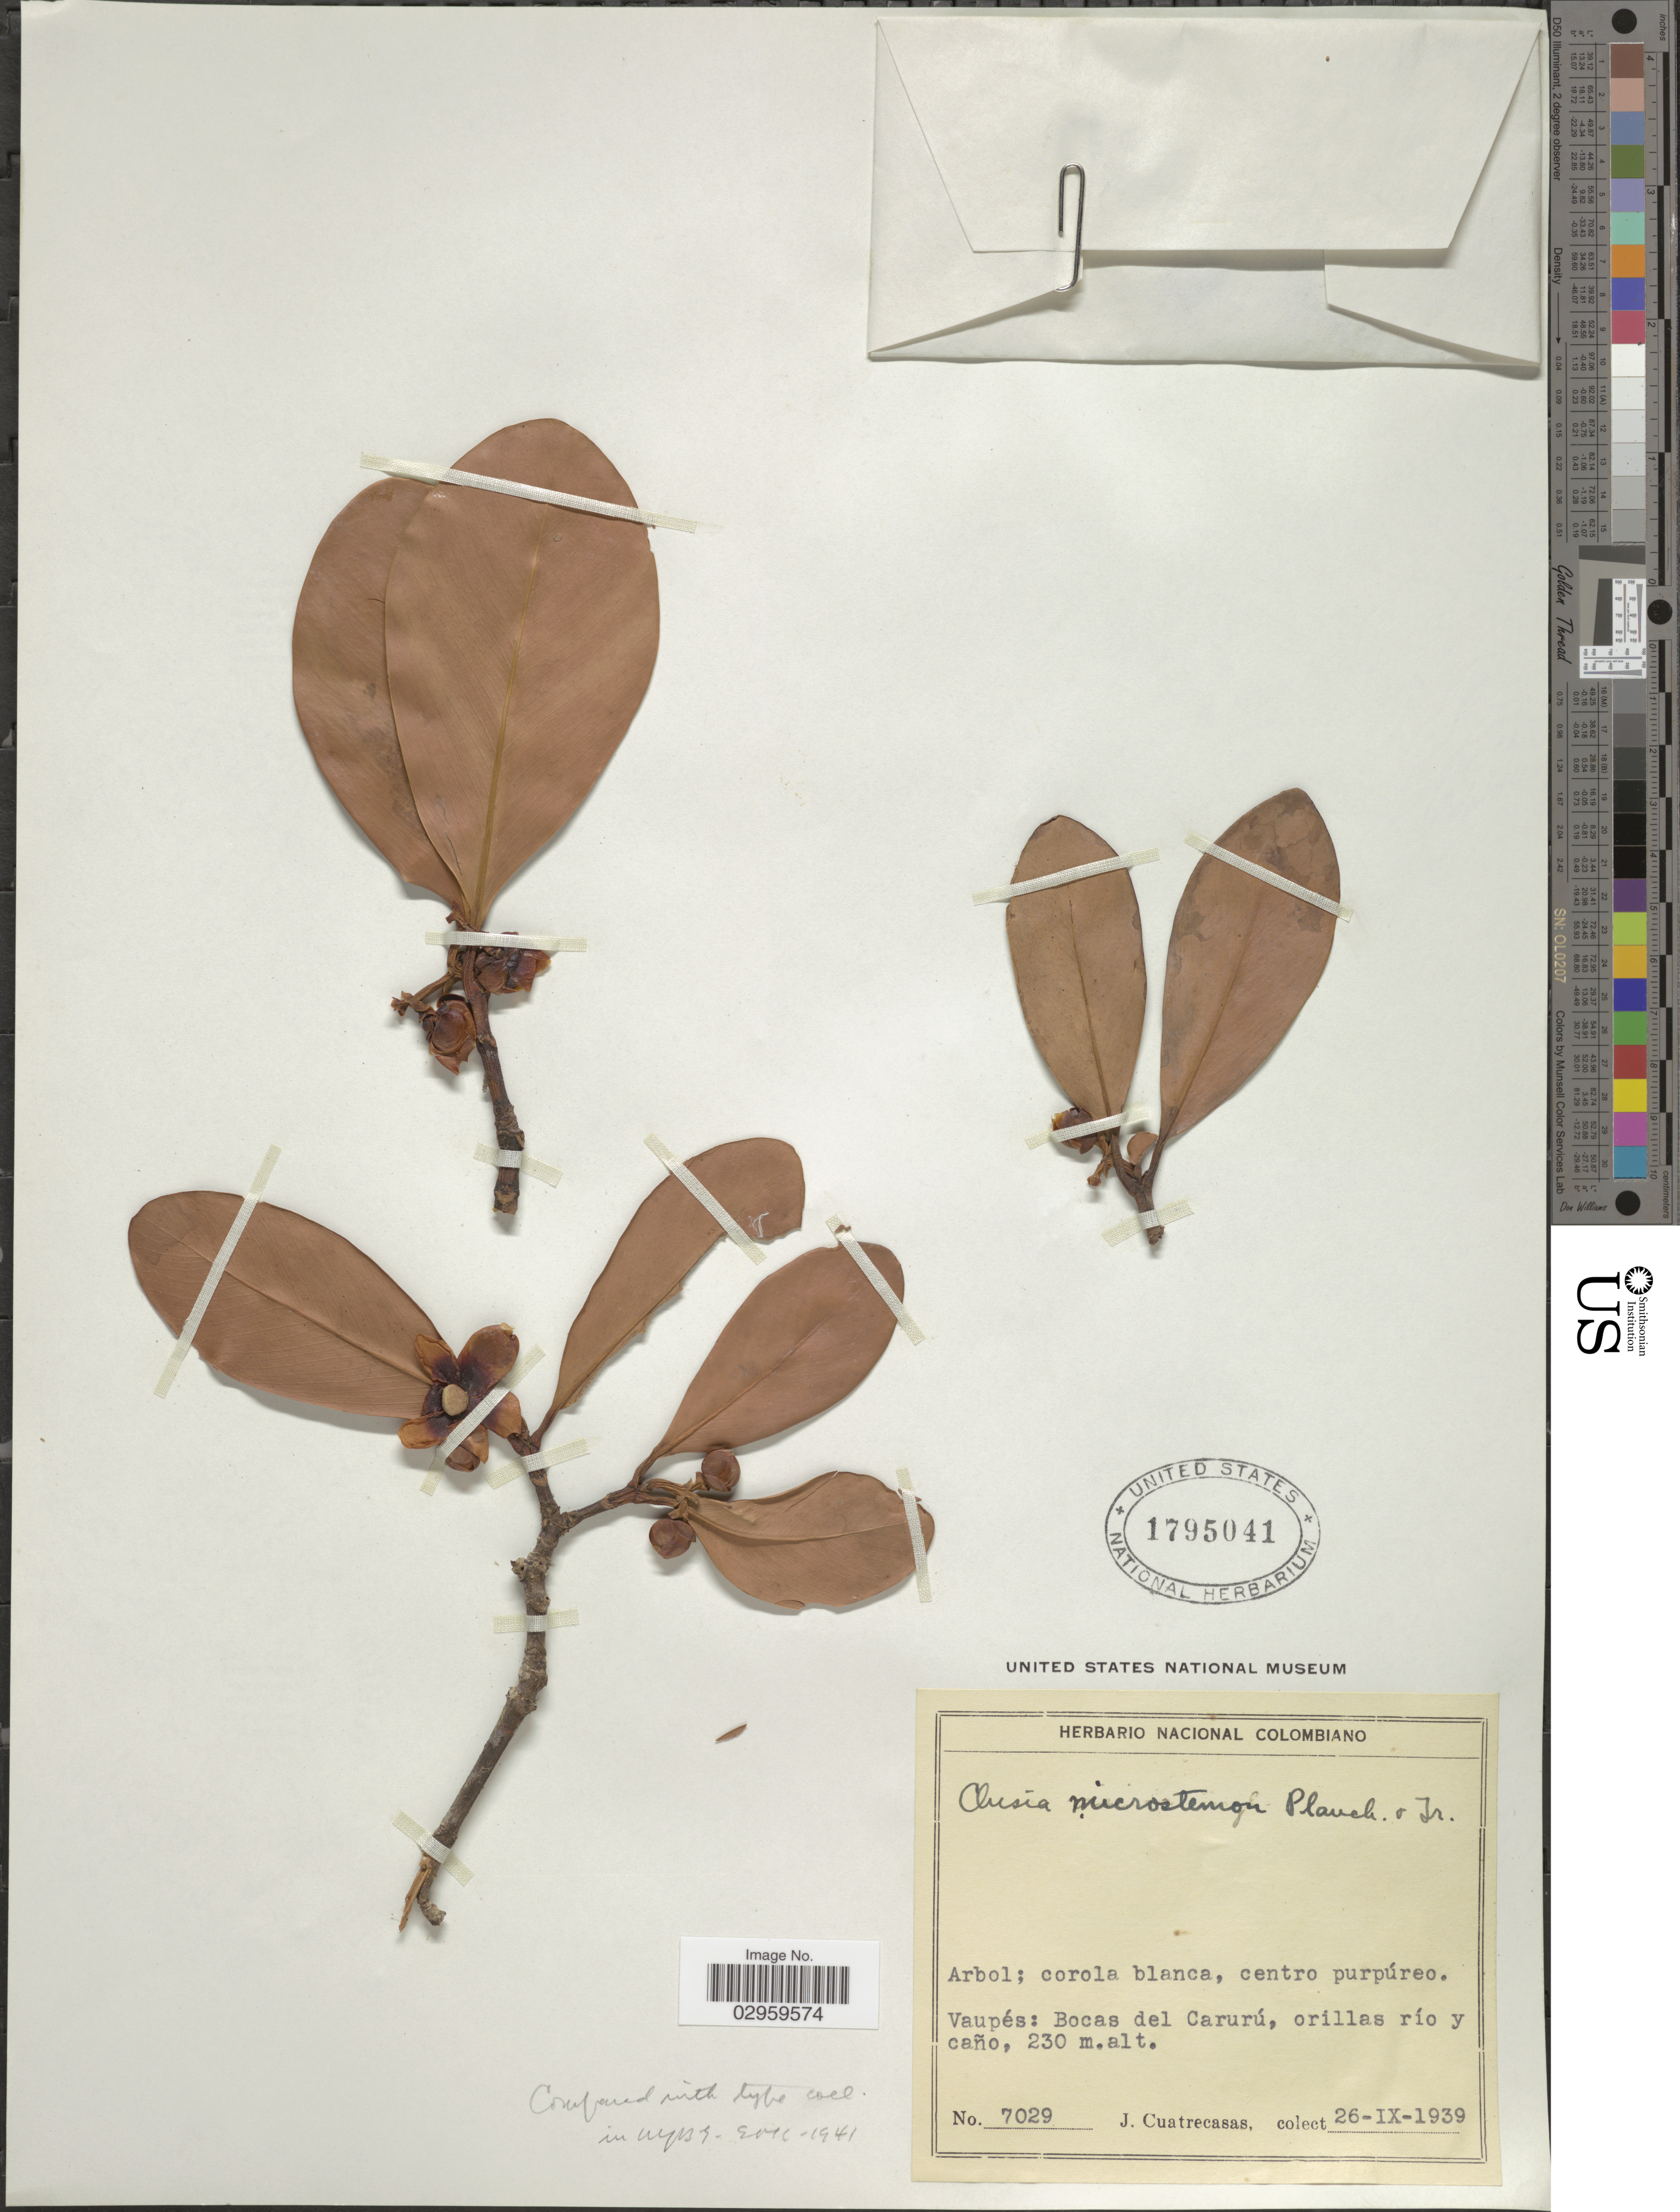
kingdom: Plantae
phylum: Tracheophyta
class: Magnoliopsida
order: Malpighiales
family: Clusiaceae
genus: Clusia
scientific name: Clusia microstemon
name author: Planch. & Triana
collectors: J. Cuatrecasas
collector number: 7029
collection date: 1939-09-26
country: Colombia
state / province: Vaupés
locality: Bocas del Carurú, orillas río y caño.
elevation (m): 230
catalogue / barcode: US 1795041